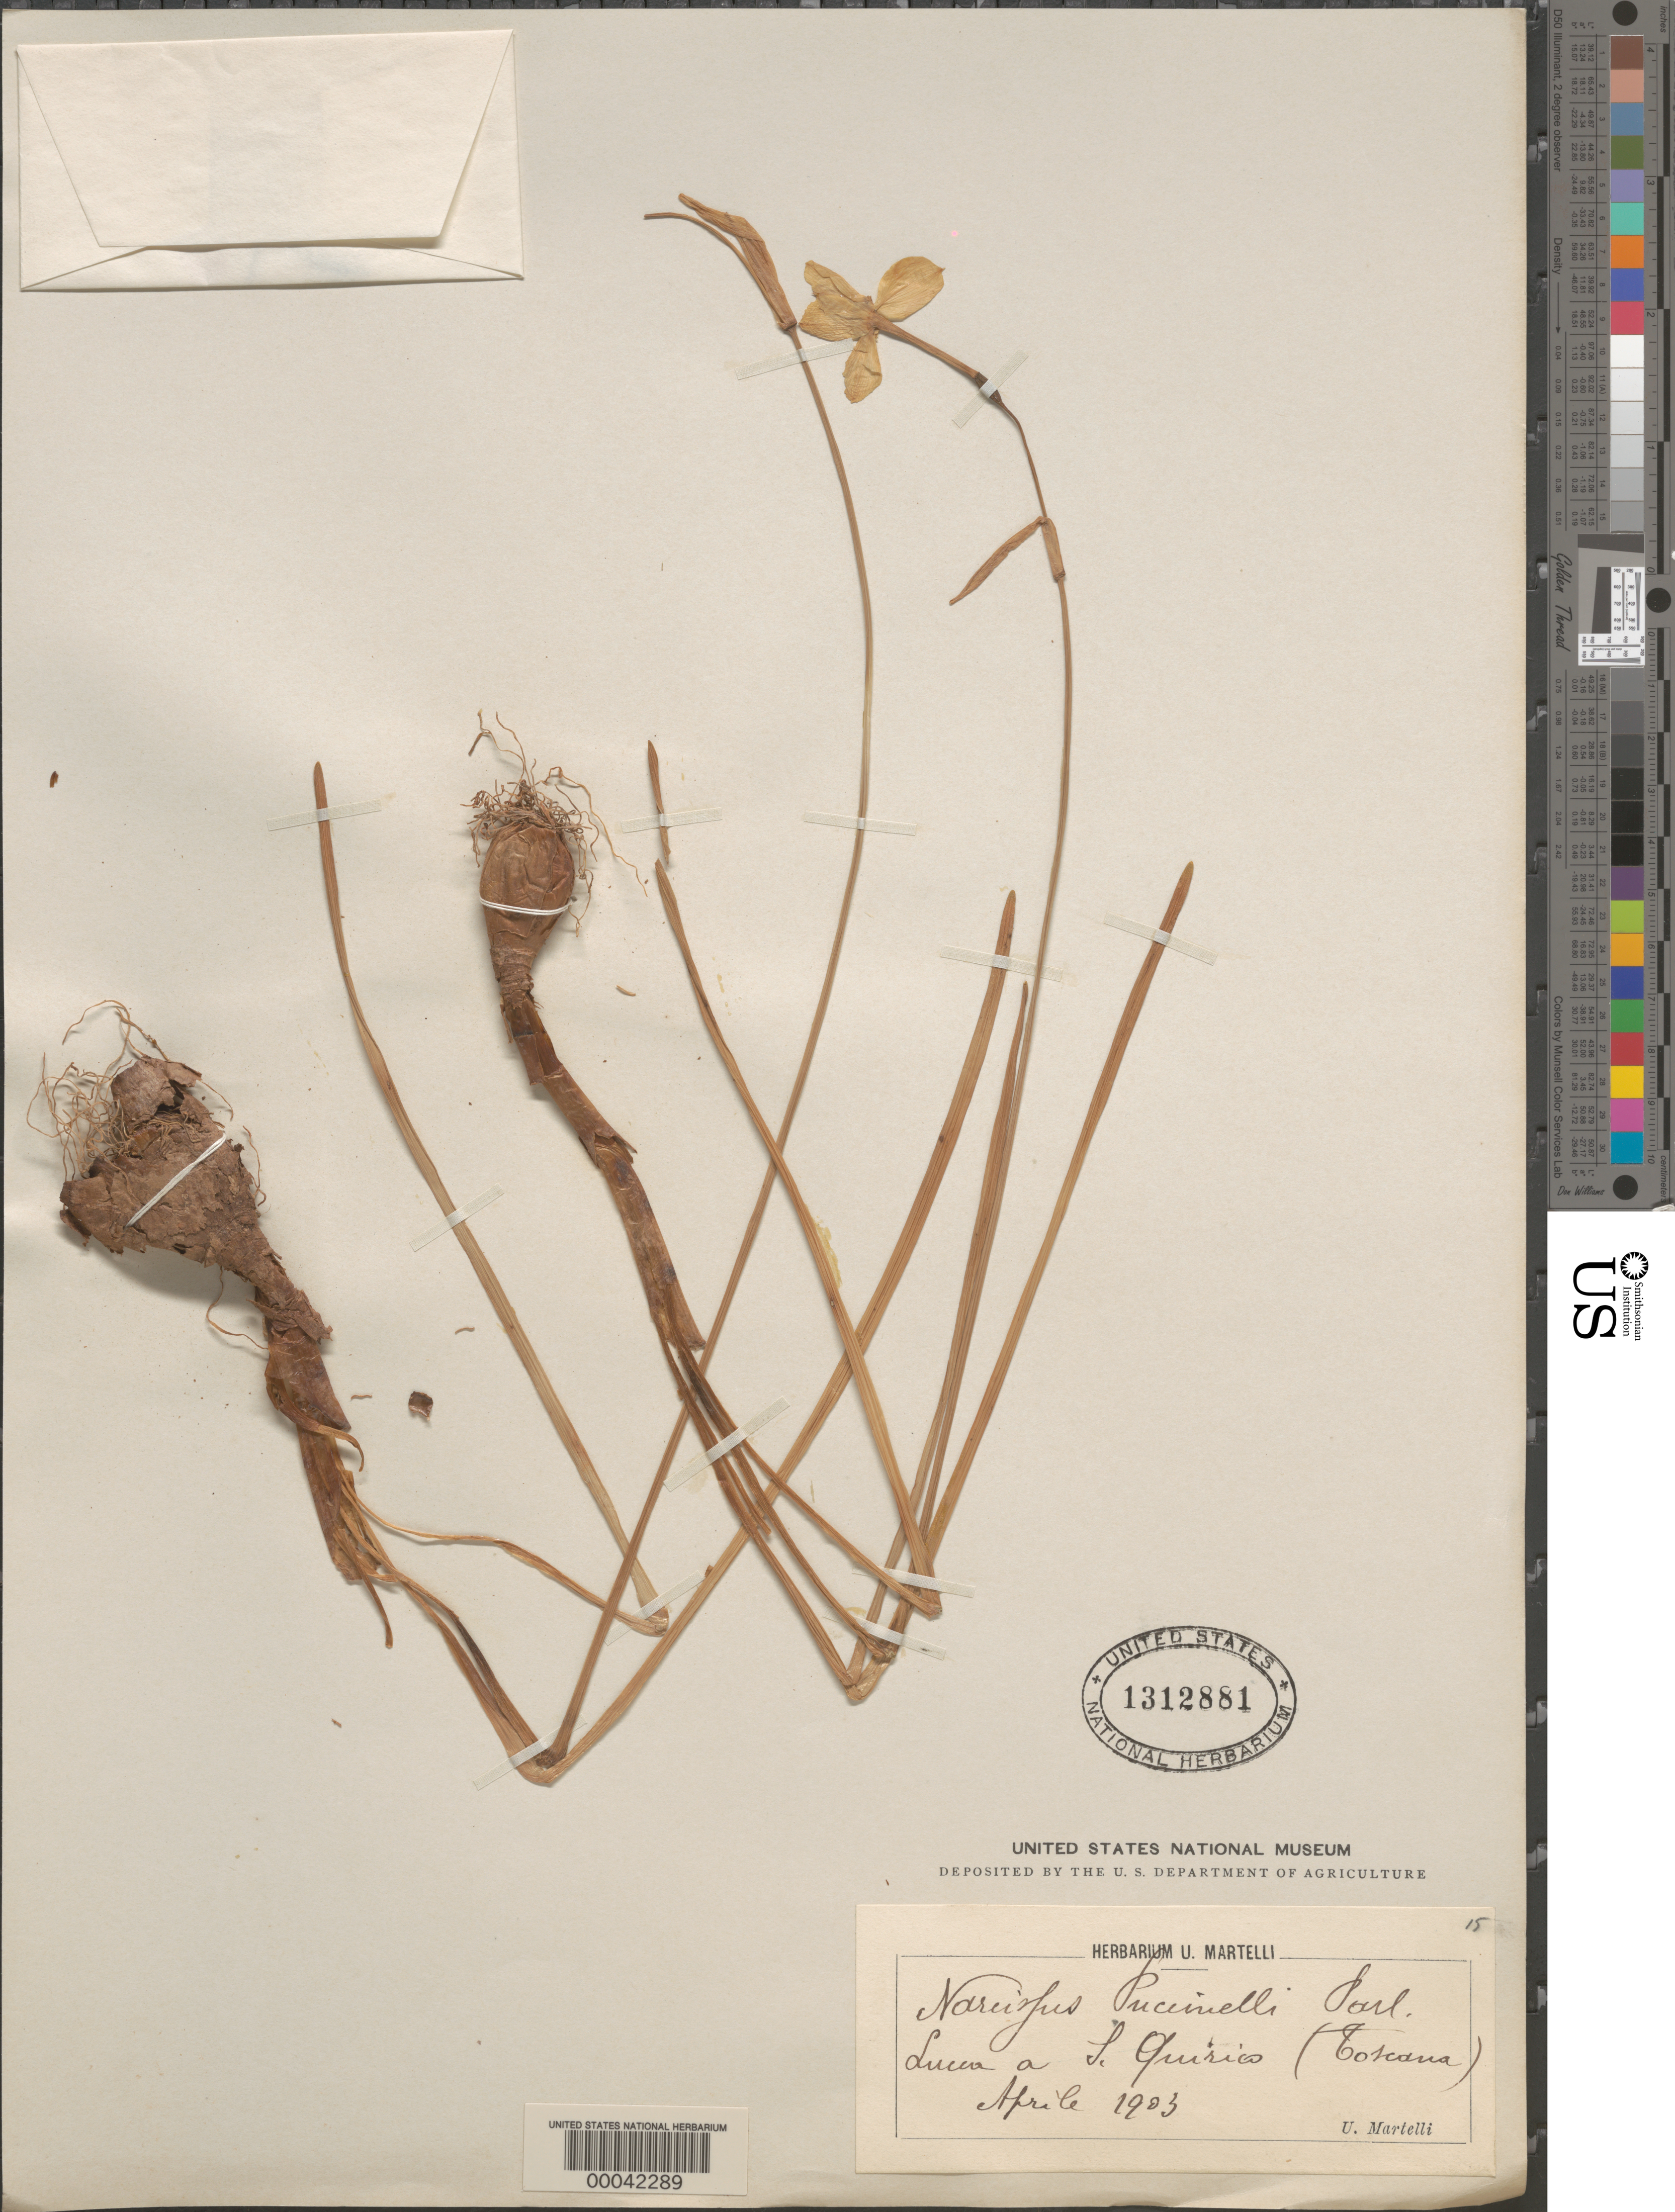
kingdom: Plantae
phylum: Tracheophyta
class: Liliopsida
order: Asparagales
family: Amaryllidaceae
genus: Narcissus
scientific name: Narcissus puccinellii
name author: Parl.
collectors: U. Martelli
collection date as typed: Apr 1903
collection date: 1903-04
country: Italy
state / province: Tuscany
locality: Lucea a s. guirico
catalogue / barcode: US 1312881